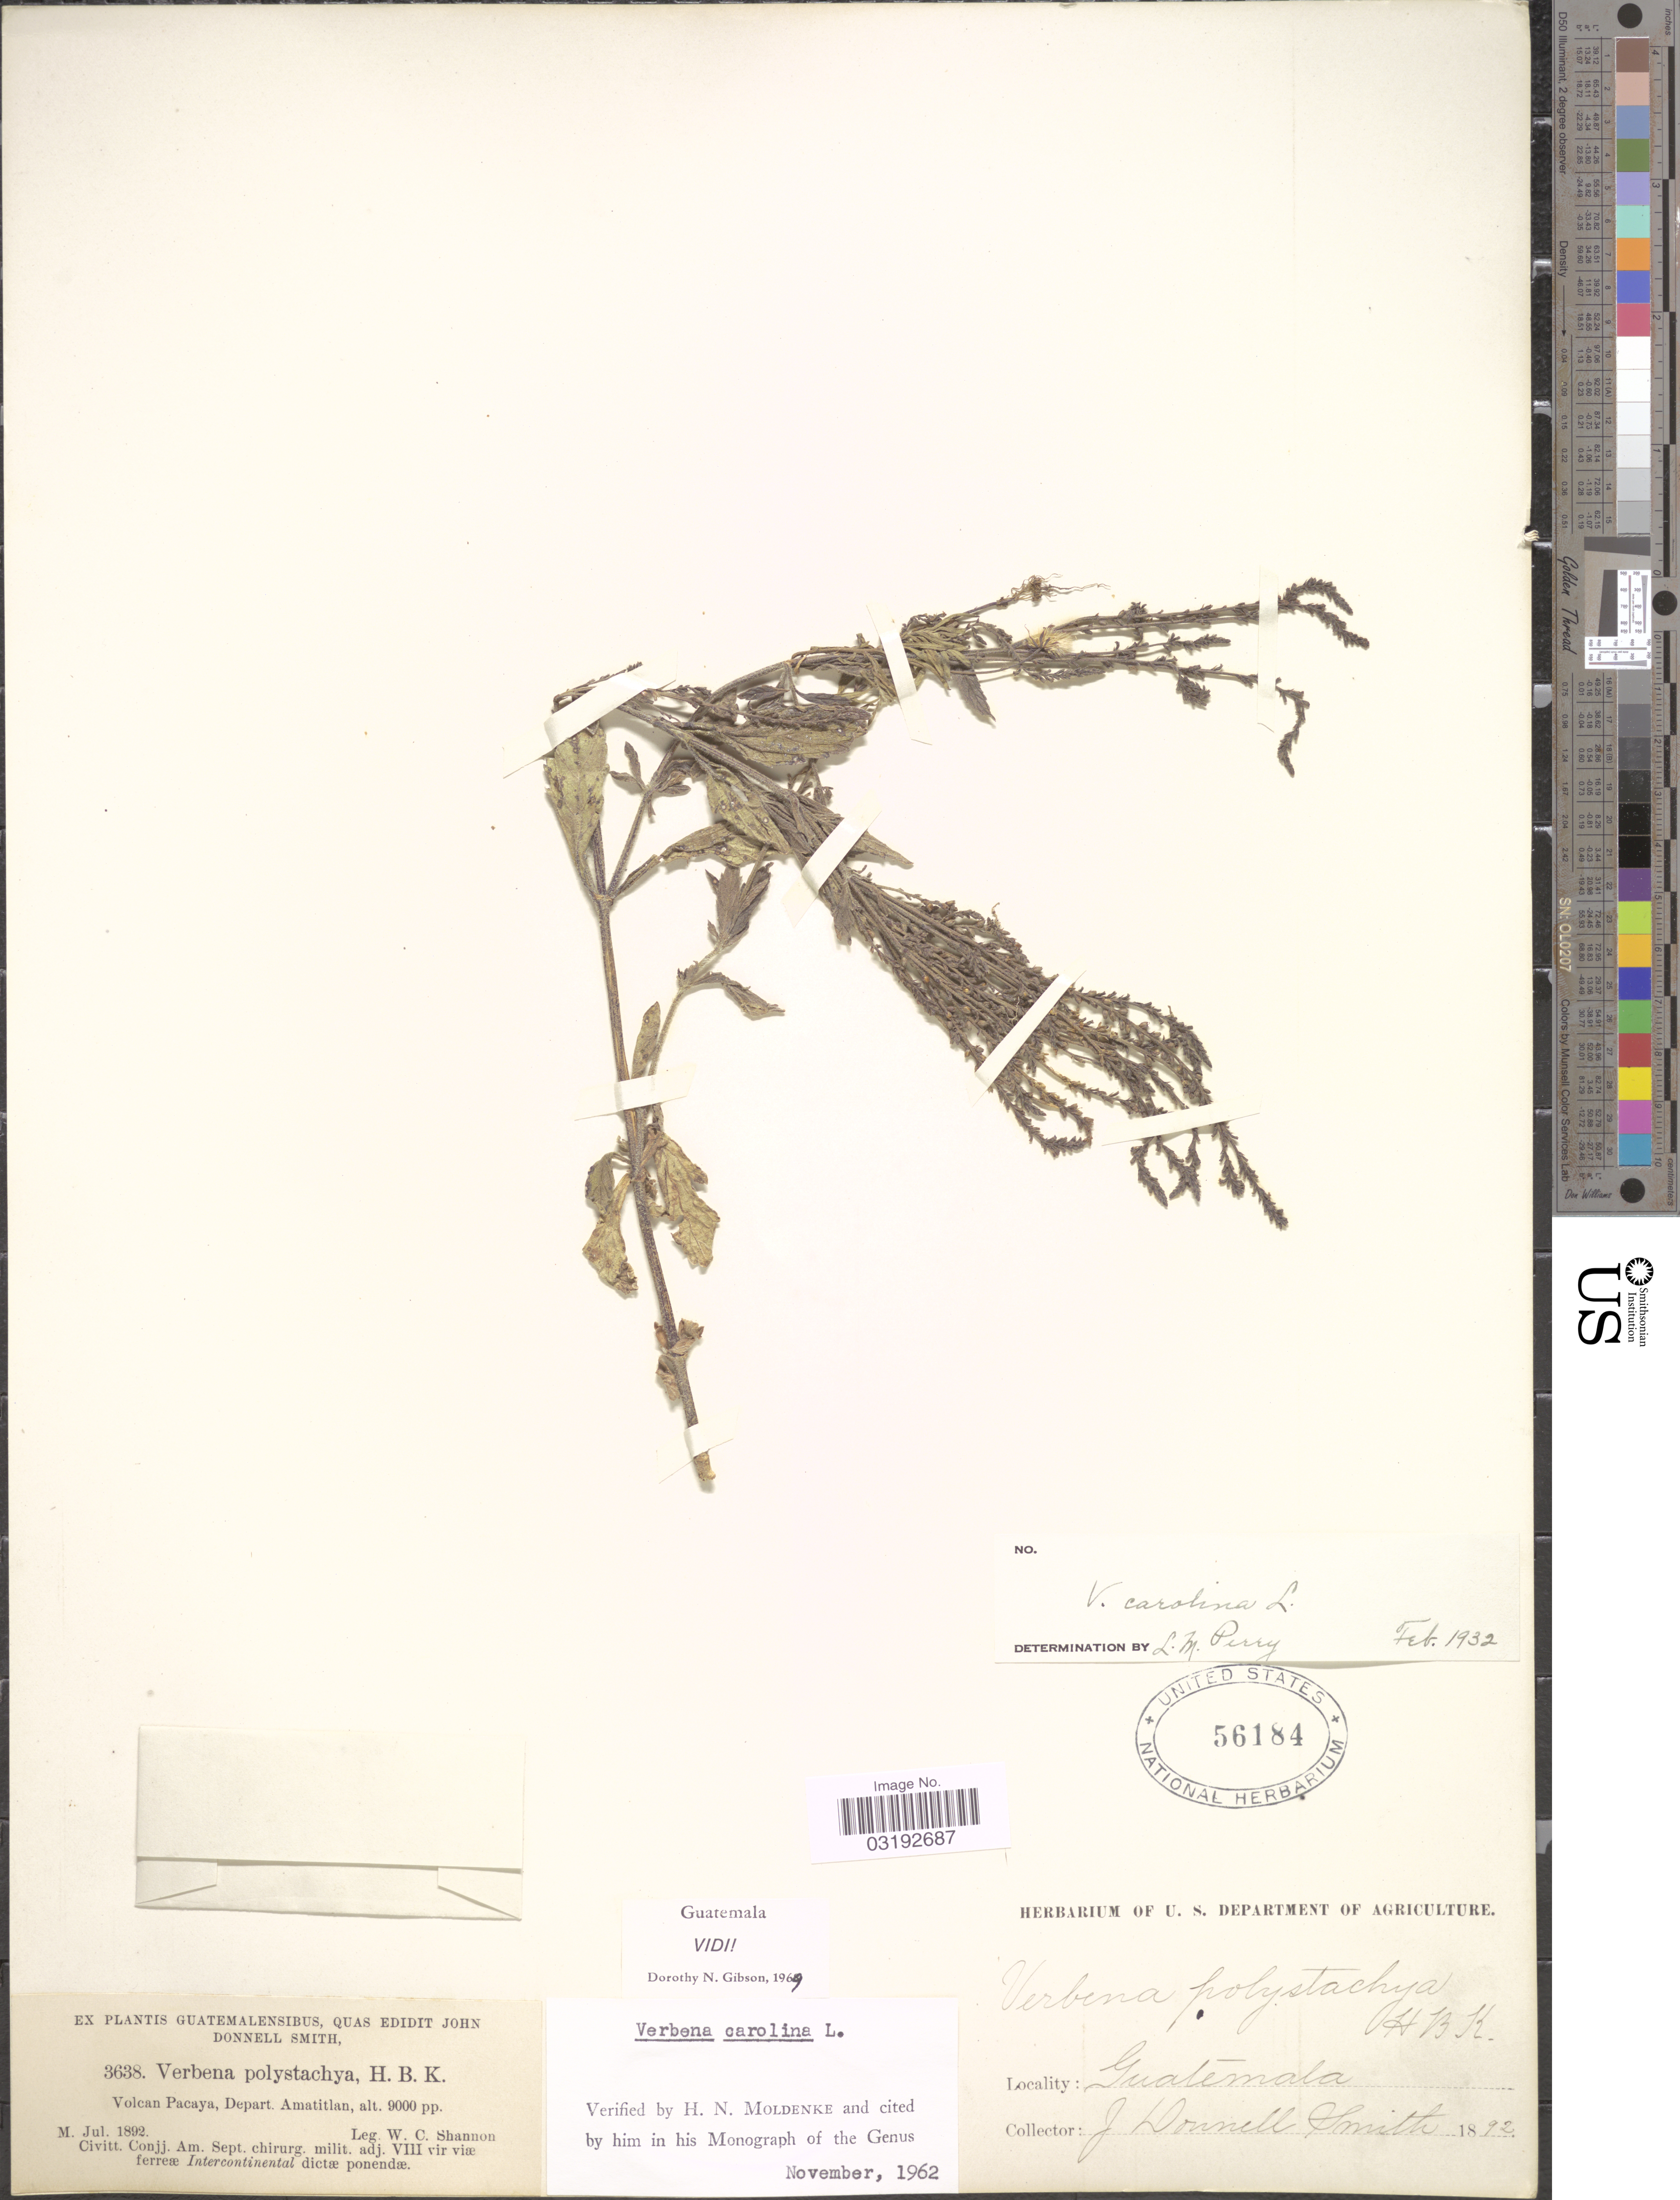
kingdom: Plantae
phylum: Tracheophyta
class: Magnoliopsida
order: Lamiales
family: Verbenaceae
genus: Verbena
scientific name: Verbena carolina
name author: L.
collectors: W. C. Shannon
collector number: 3638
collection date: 1892-07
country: Guatemala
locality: Volcan Pacaya, Depart. Amatitlan.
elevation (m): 2743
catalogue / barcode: US 56184